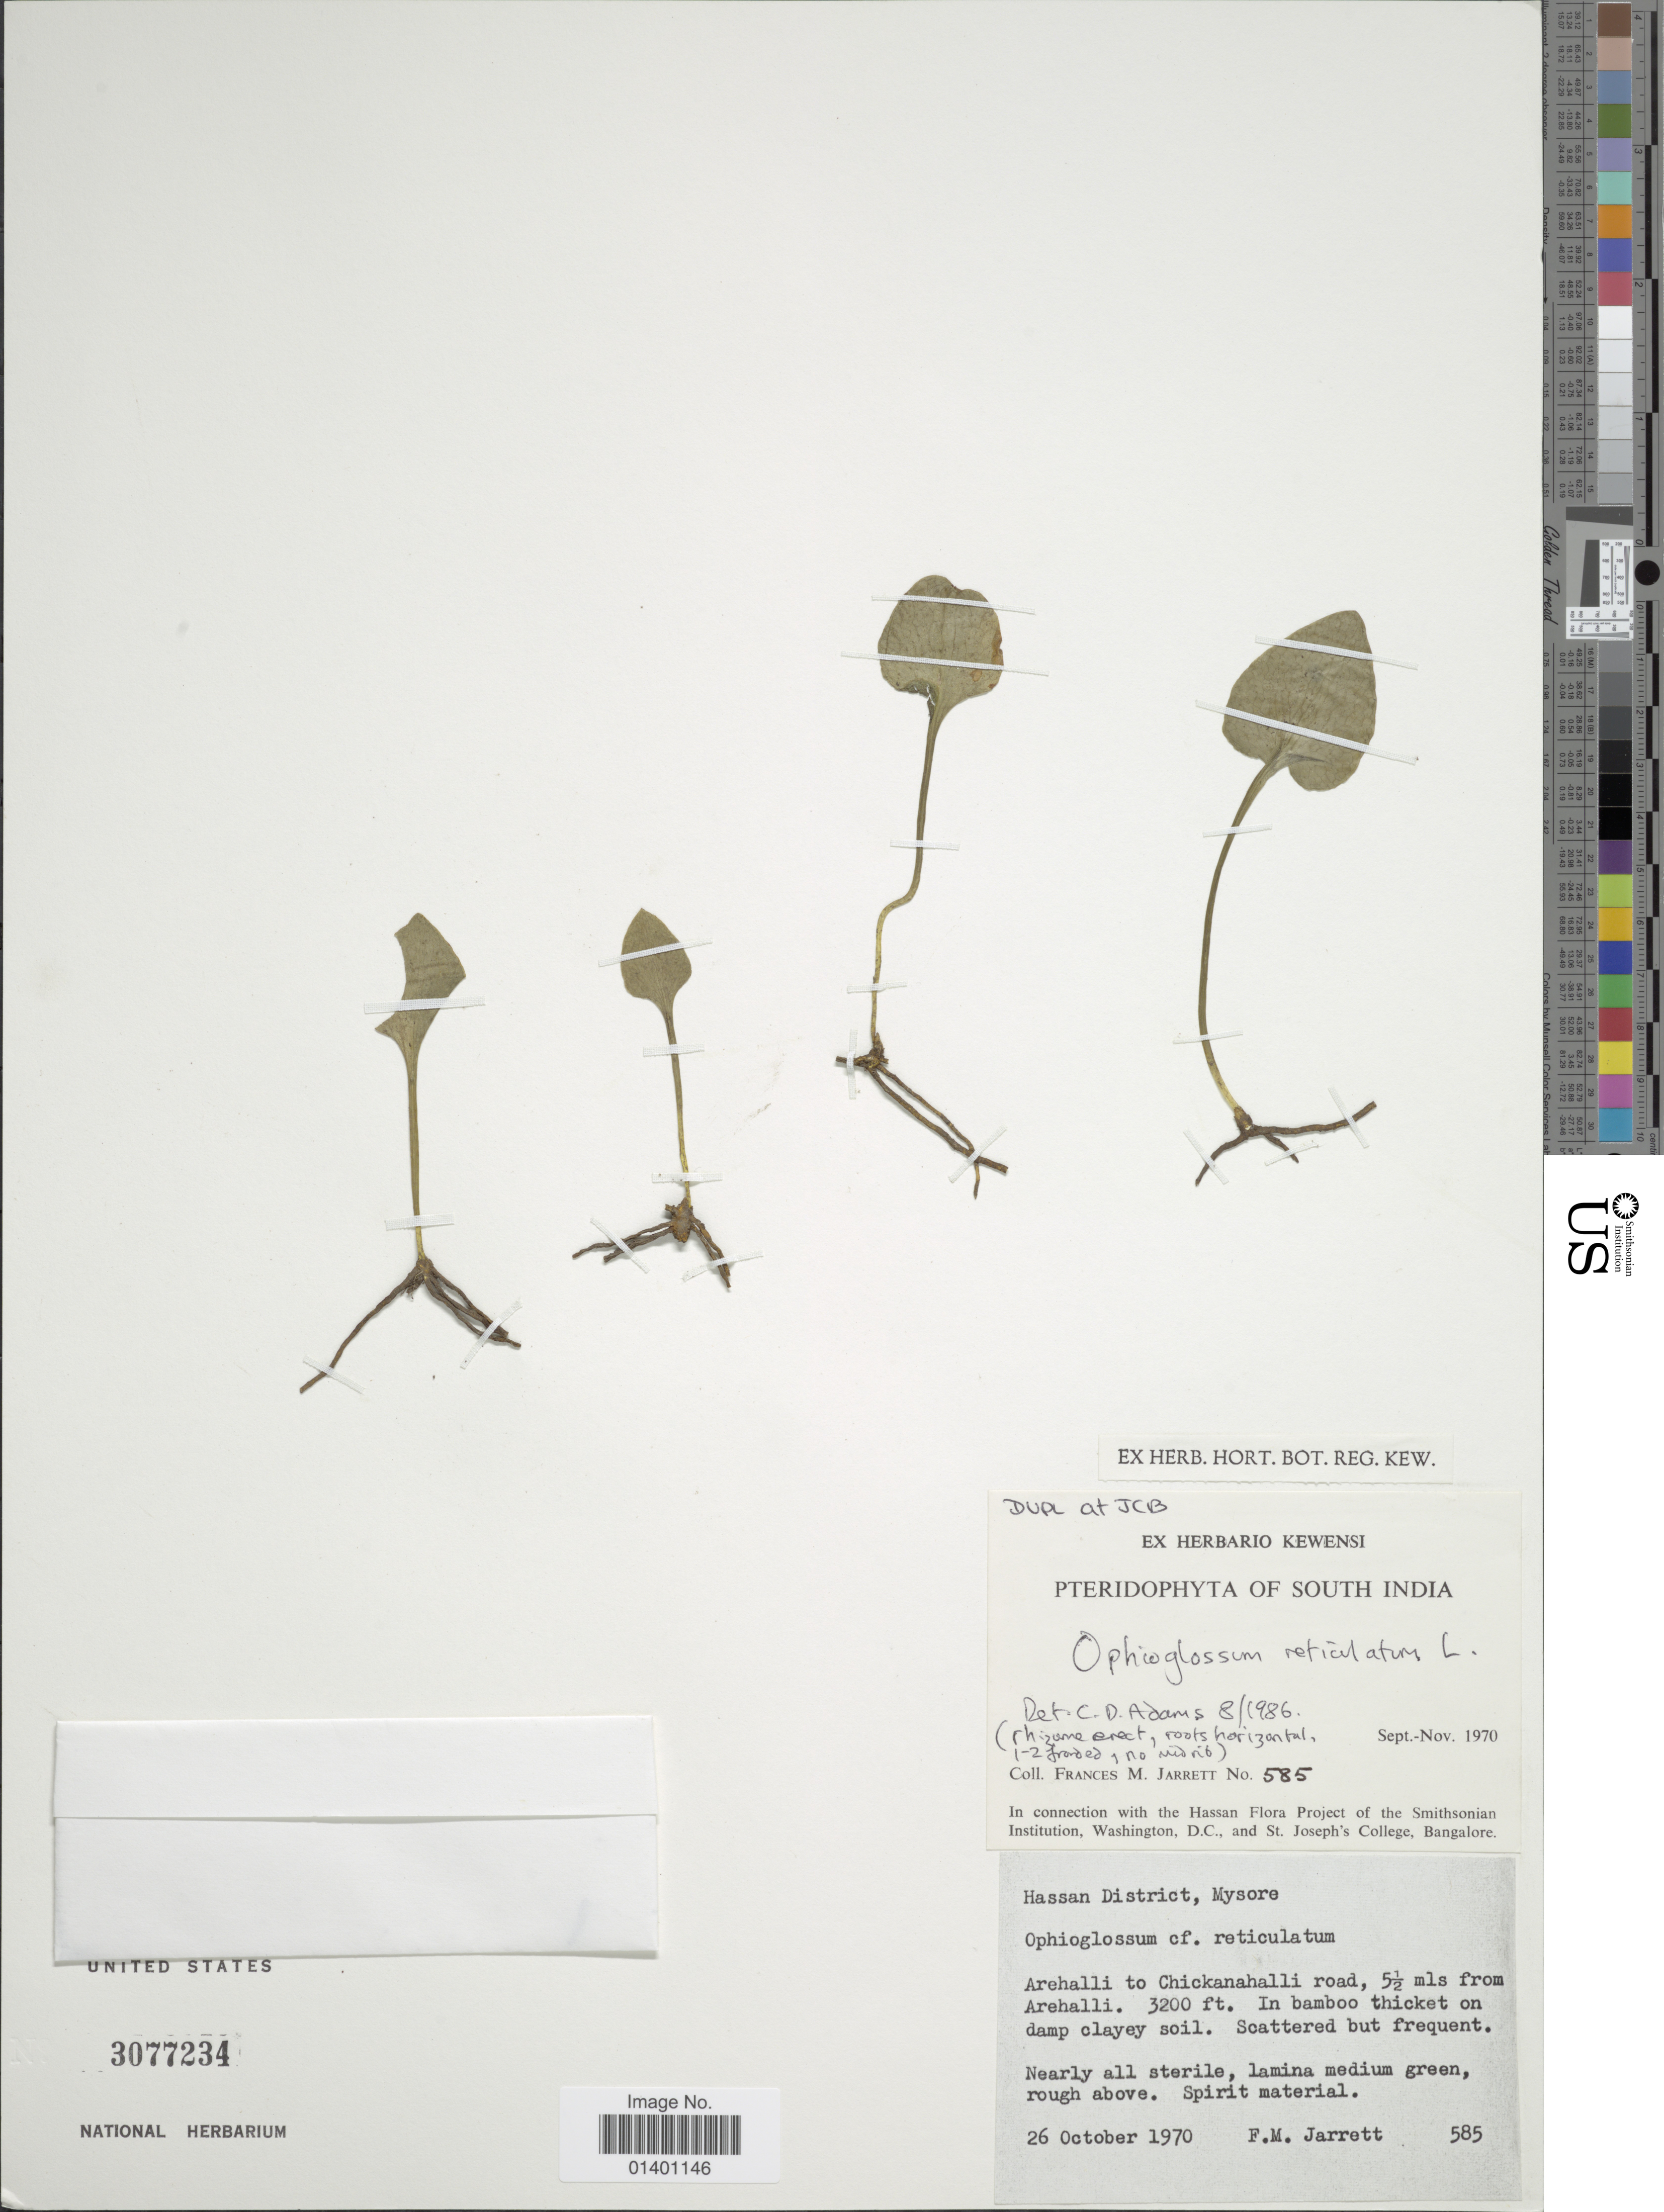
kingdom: Plantae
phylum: Tracheophyta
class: Polypodiopsida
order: Ophioglossales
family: Ophioglossaceae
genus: Ophioglossum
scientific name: Ophioglossum reticulatum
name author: L.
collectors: F. M. Jarrett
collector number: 585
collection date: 1970-10-26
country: India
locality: South India, Hassan District, Mysore, Arehalli to Chickanahalli road, 5½ mls from Arehalli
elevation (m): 975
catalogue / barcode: US 3077234